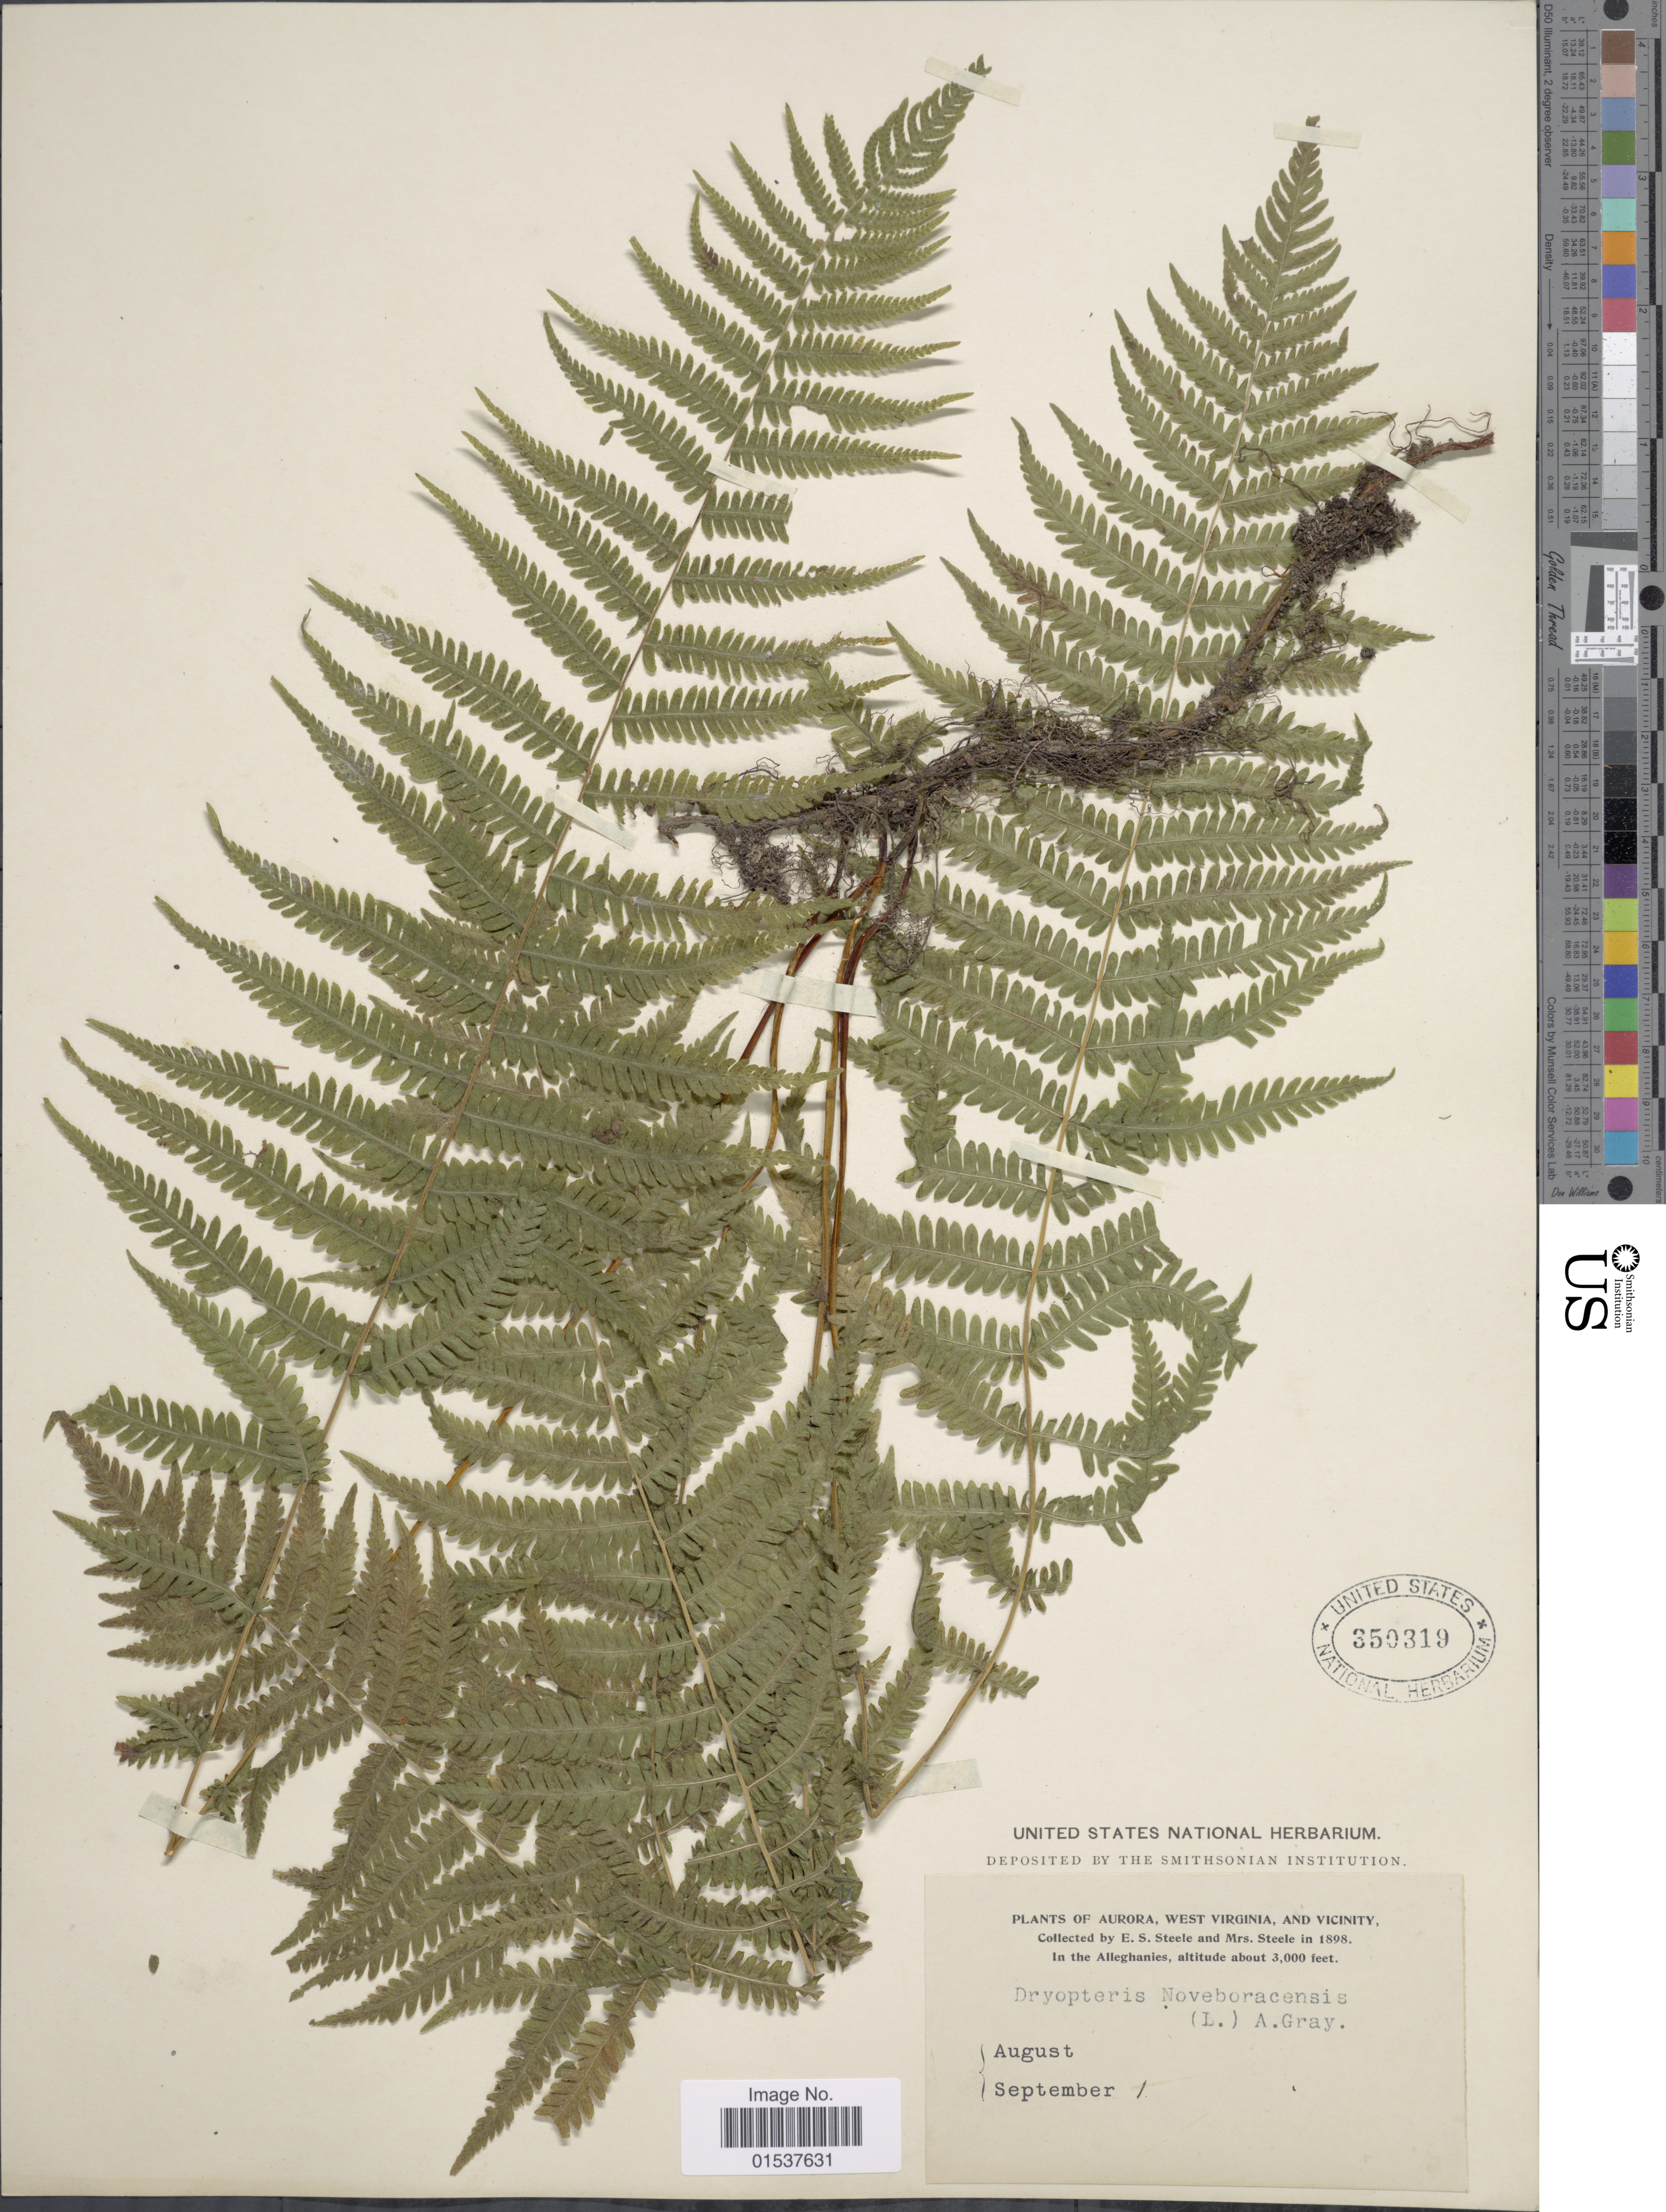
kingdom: Plantae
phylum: Tracheophyta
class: Polypodiopsida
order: Polypodiales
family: Thelypteridaceae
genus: Parathelypteris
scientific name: Parathelypteris noveboracensis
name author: (L.) Ching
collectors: E. Steele & Mrs. E. S. Steele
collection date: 1898-09-01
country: United States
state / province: West Virginia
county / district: Preston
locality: Aurora, West Virginia and vicinity. In Alleghenies.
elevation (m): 914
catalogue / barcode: US 350319